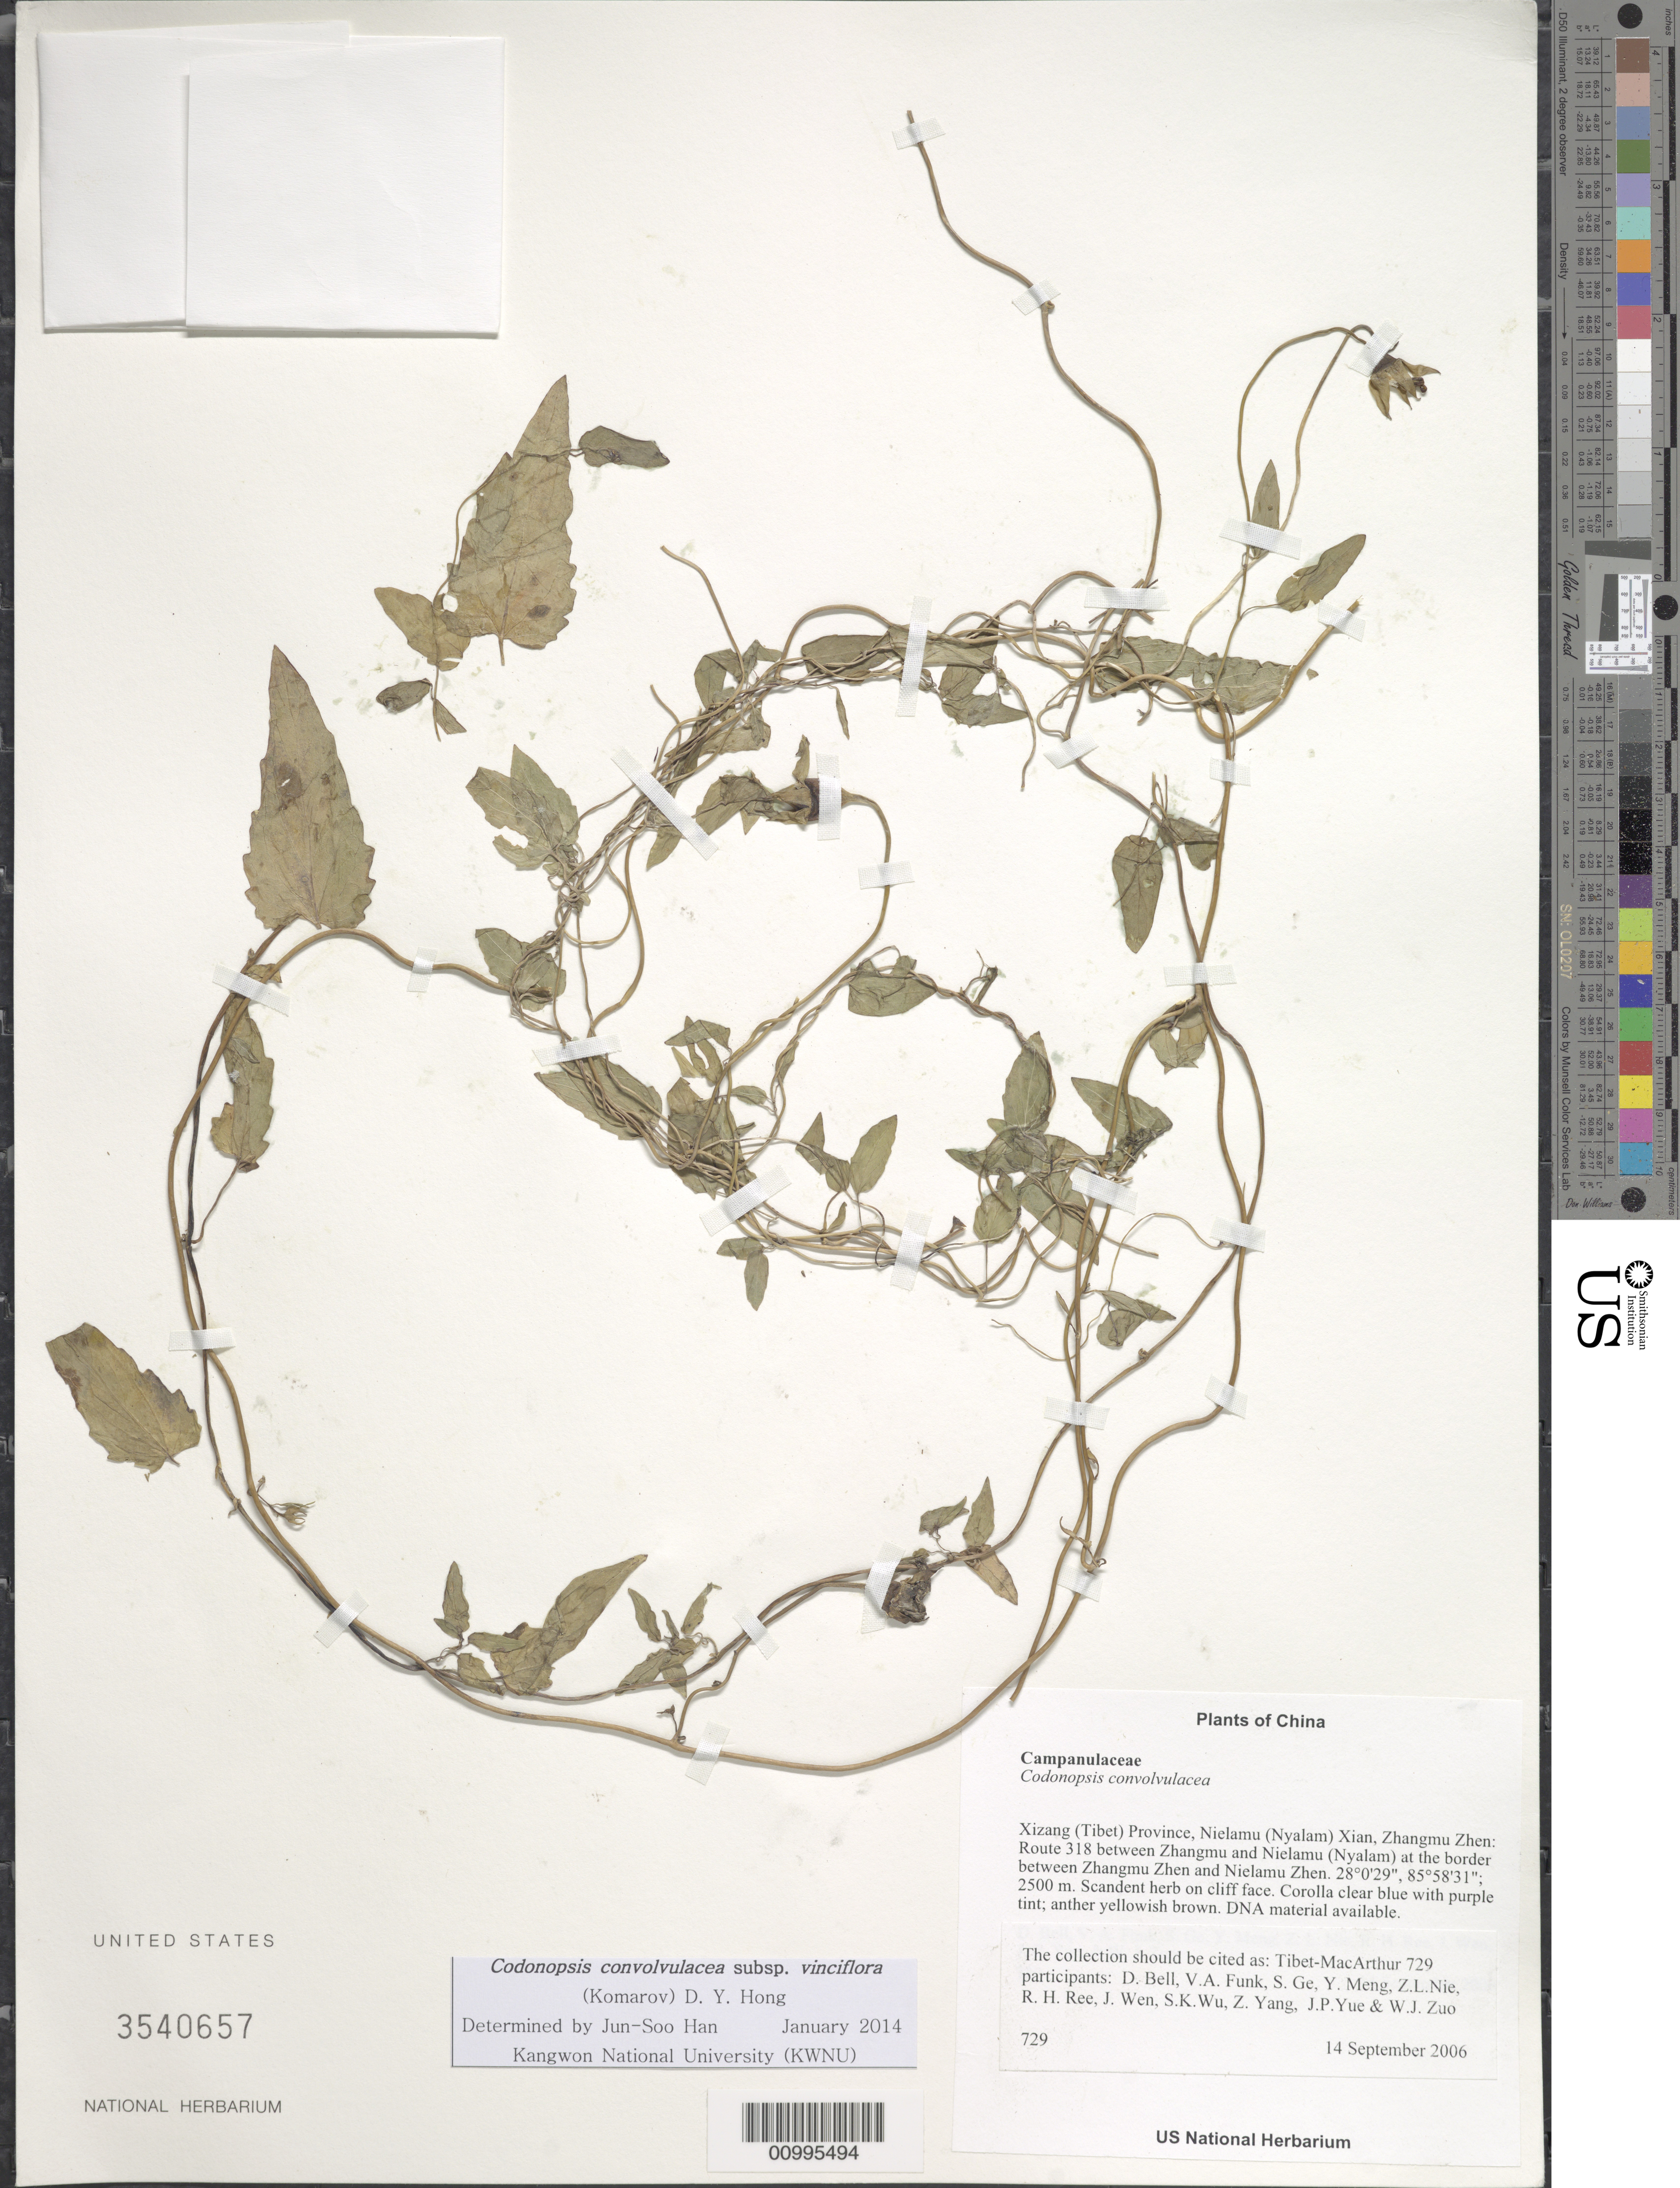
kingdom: Plantae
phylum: Tracheophyta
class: Magnoliopsida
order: Asterales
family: Campanulaceae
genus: Codonopsis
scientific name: Codonopsis convolvulacea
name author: Kurz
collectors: Tibet-MacArthur, D. A. Bell, V. Funk, S. Ge, Y. Meng, Z. Nie, R. Ree, J. Wen, J. Yue & W. Zuo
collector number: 729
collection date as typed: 14 Sep 2006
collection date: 2006-09-14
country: China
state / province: Xizang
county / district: Nielamu (Nyalam) Xian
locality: Nielamu Zhen. Route 318 between Zhangmu and Nielamu (Nyalam) at the border between Zhangmu Zhen and Nielamu Zhen.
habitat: Base of wet cliff, steep rocky slopes with Alnus semicordata, and disturbed roadside. Scandent herb on cliff face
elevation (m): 2500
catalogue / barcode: US 3540657